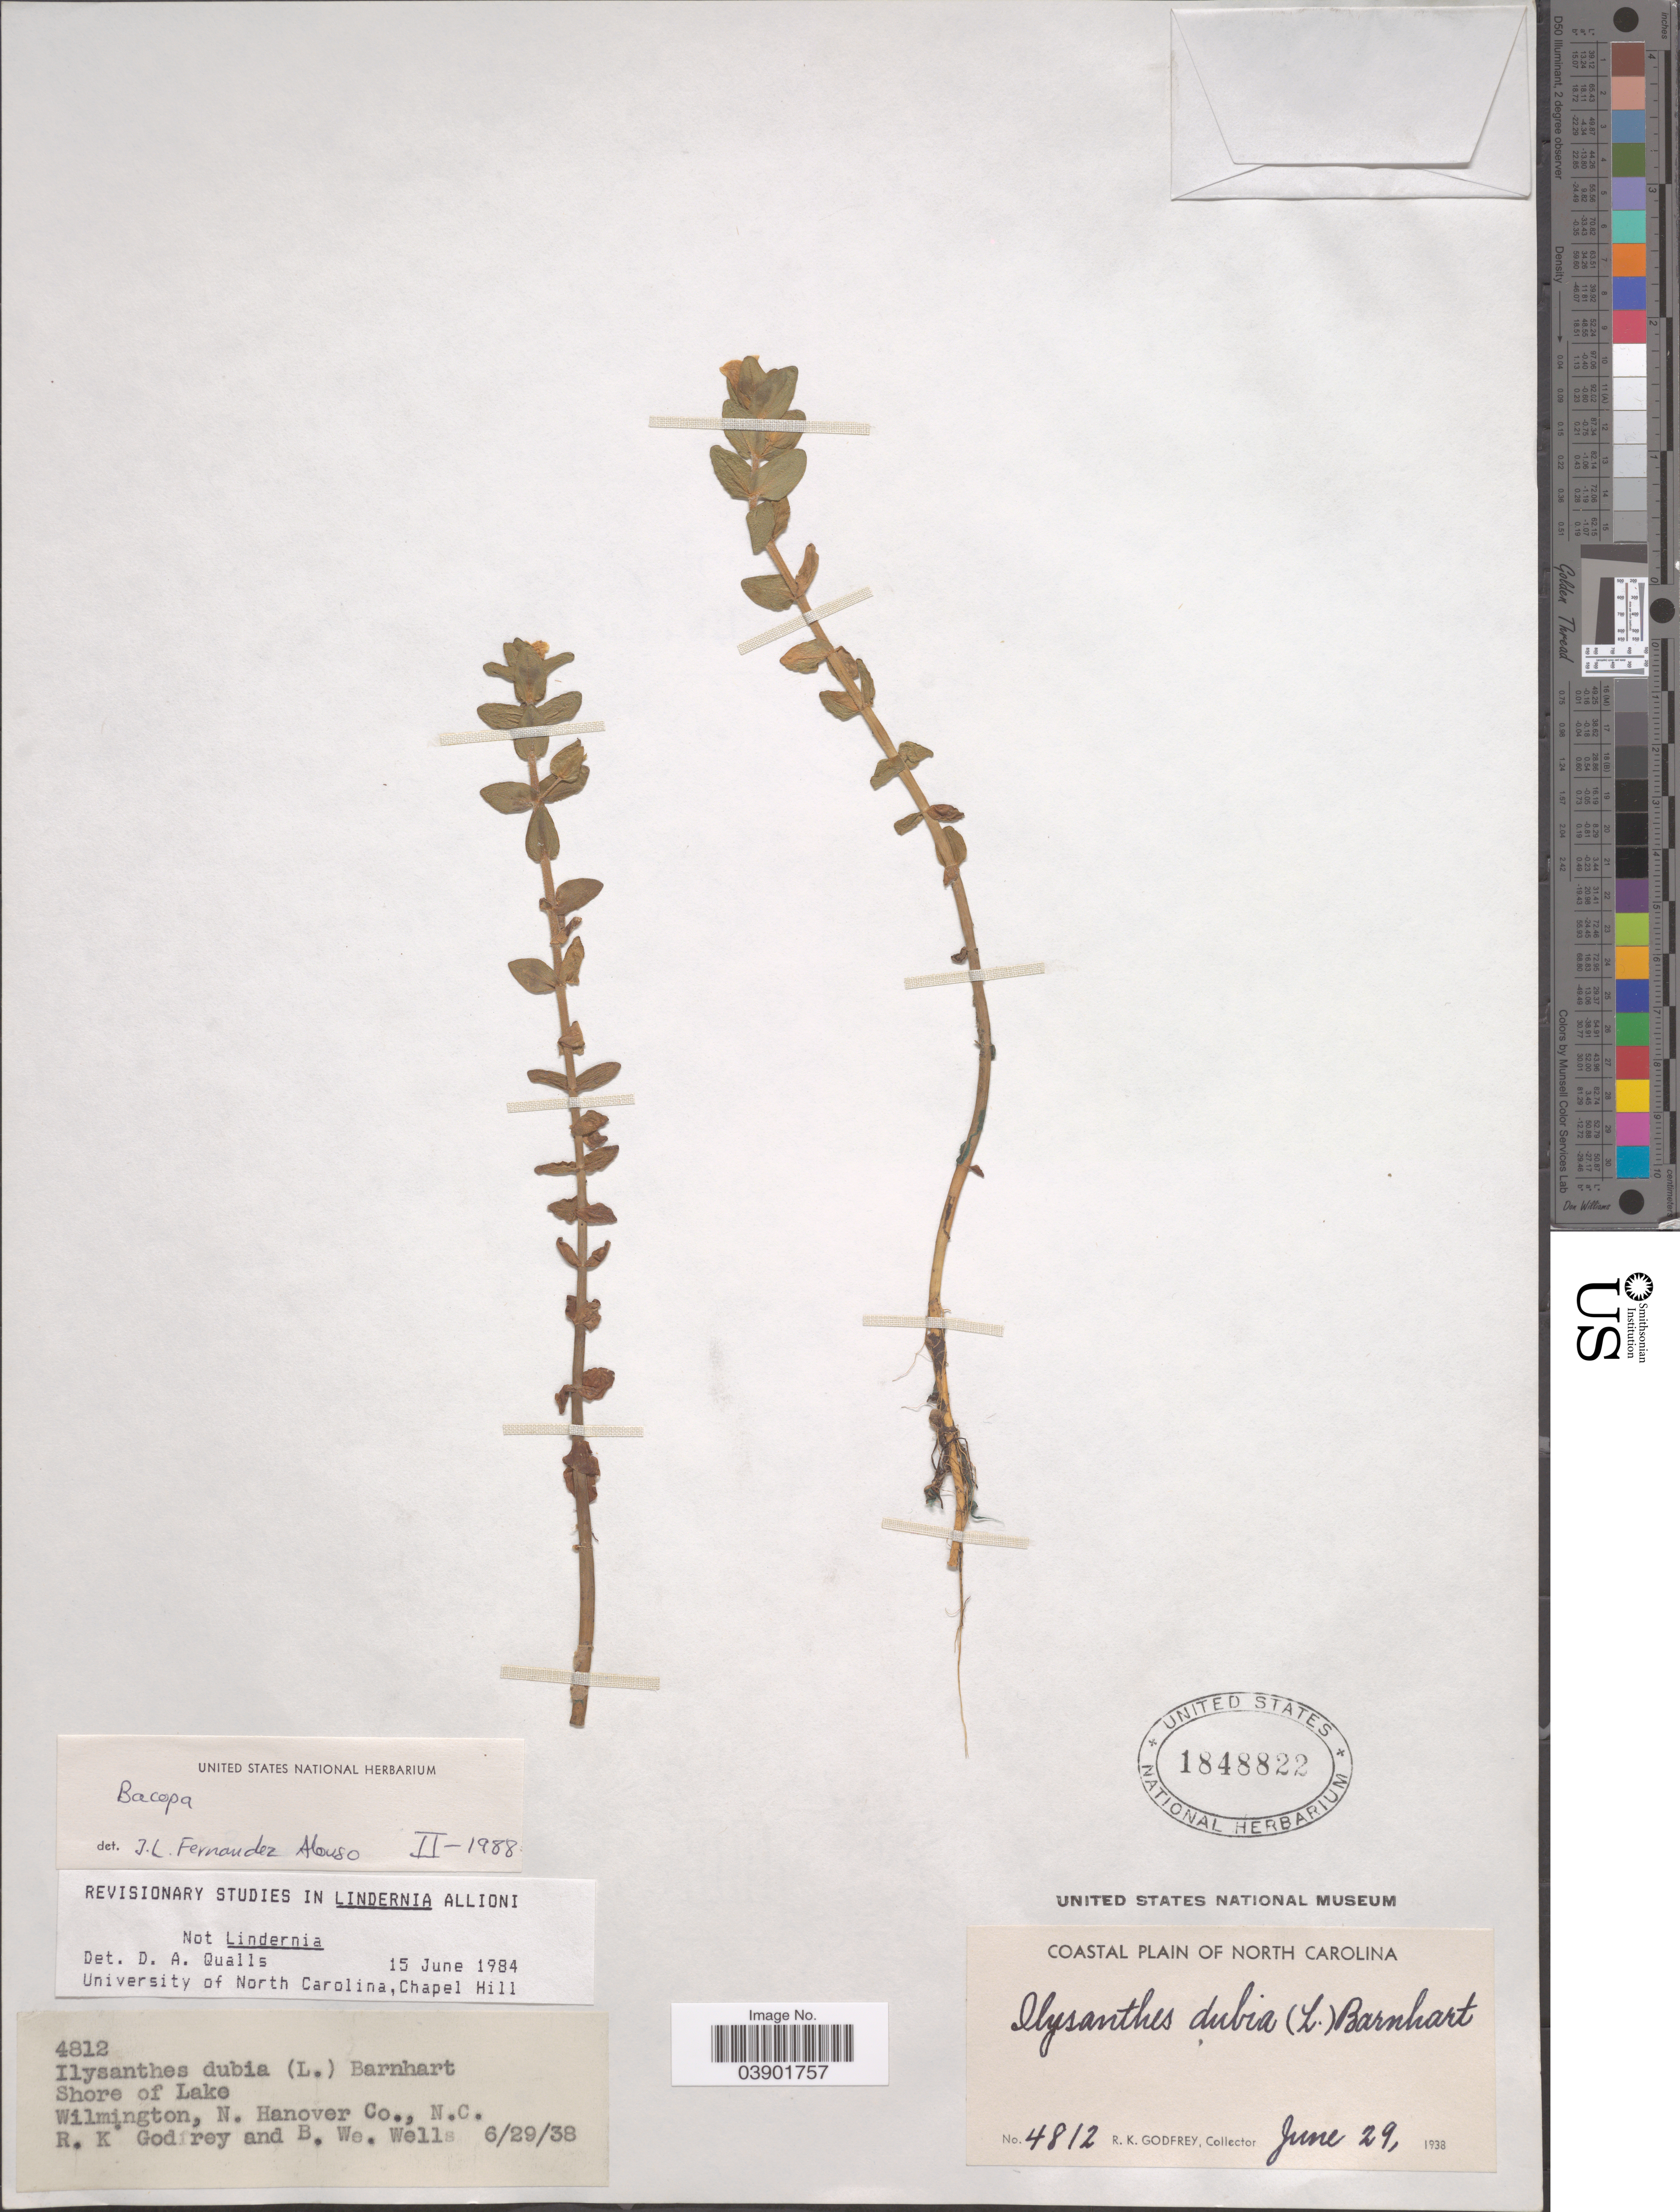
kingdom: Plantae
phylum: Tracheophyta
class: Magnoliopsida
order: Lamiales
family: Plantaginaceae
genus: Bacopa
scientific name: Bacopa sp.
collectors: R. K. Godfrey & B. Wells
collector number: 4812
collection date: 1938-06-29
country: United States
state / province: North Carolina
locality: Shore of Lake. Wilmington, N. Hanover Co. Coastal Plain of North Carolina.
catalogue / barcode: US 1848822